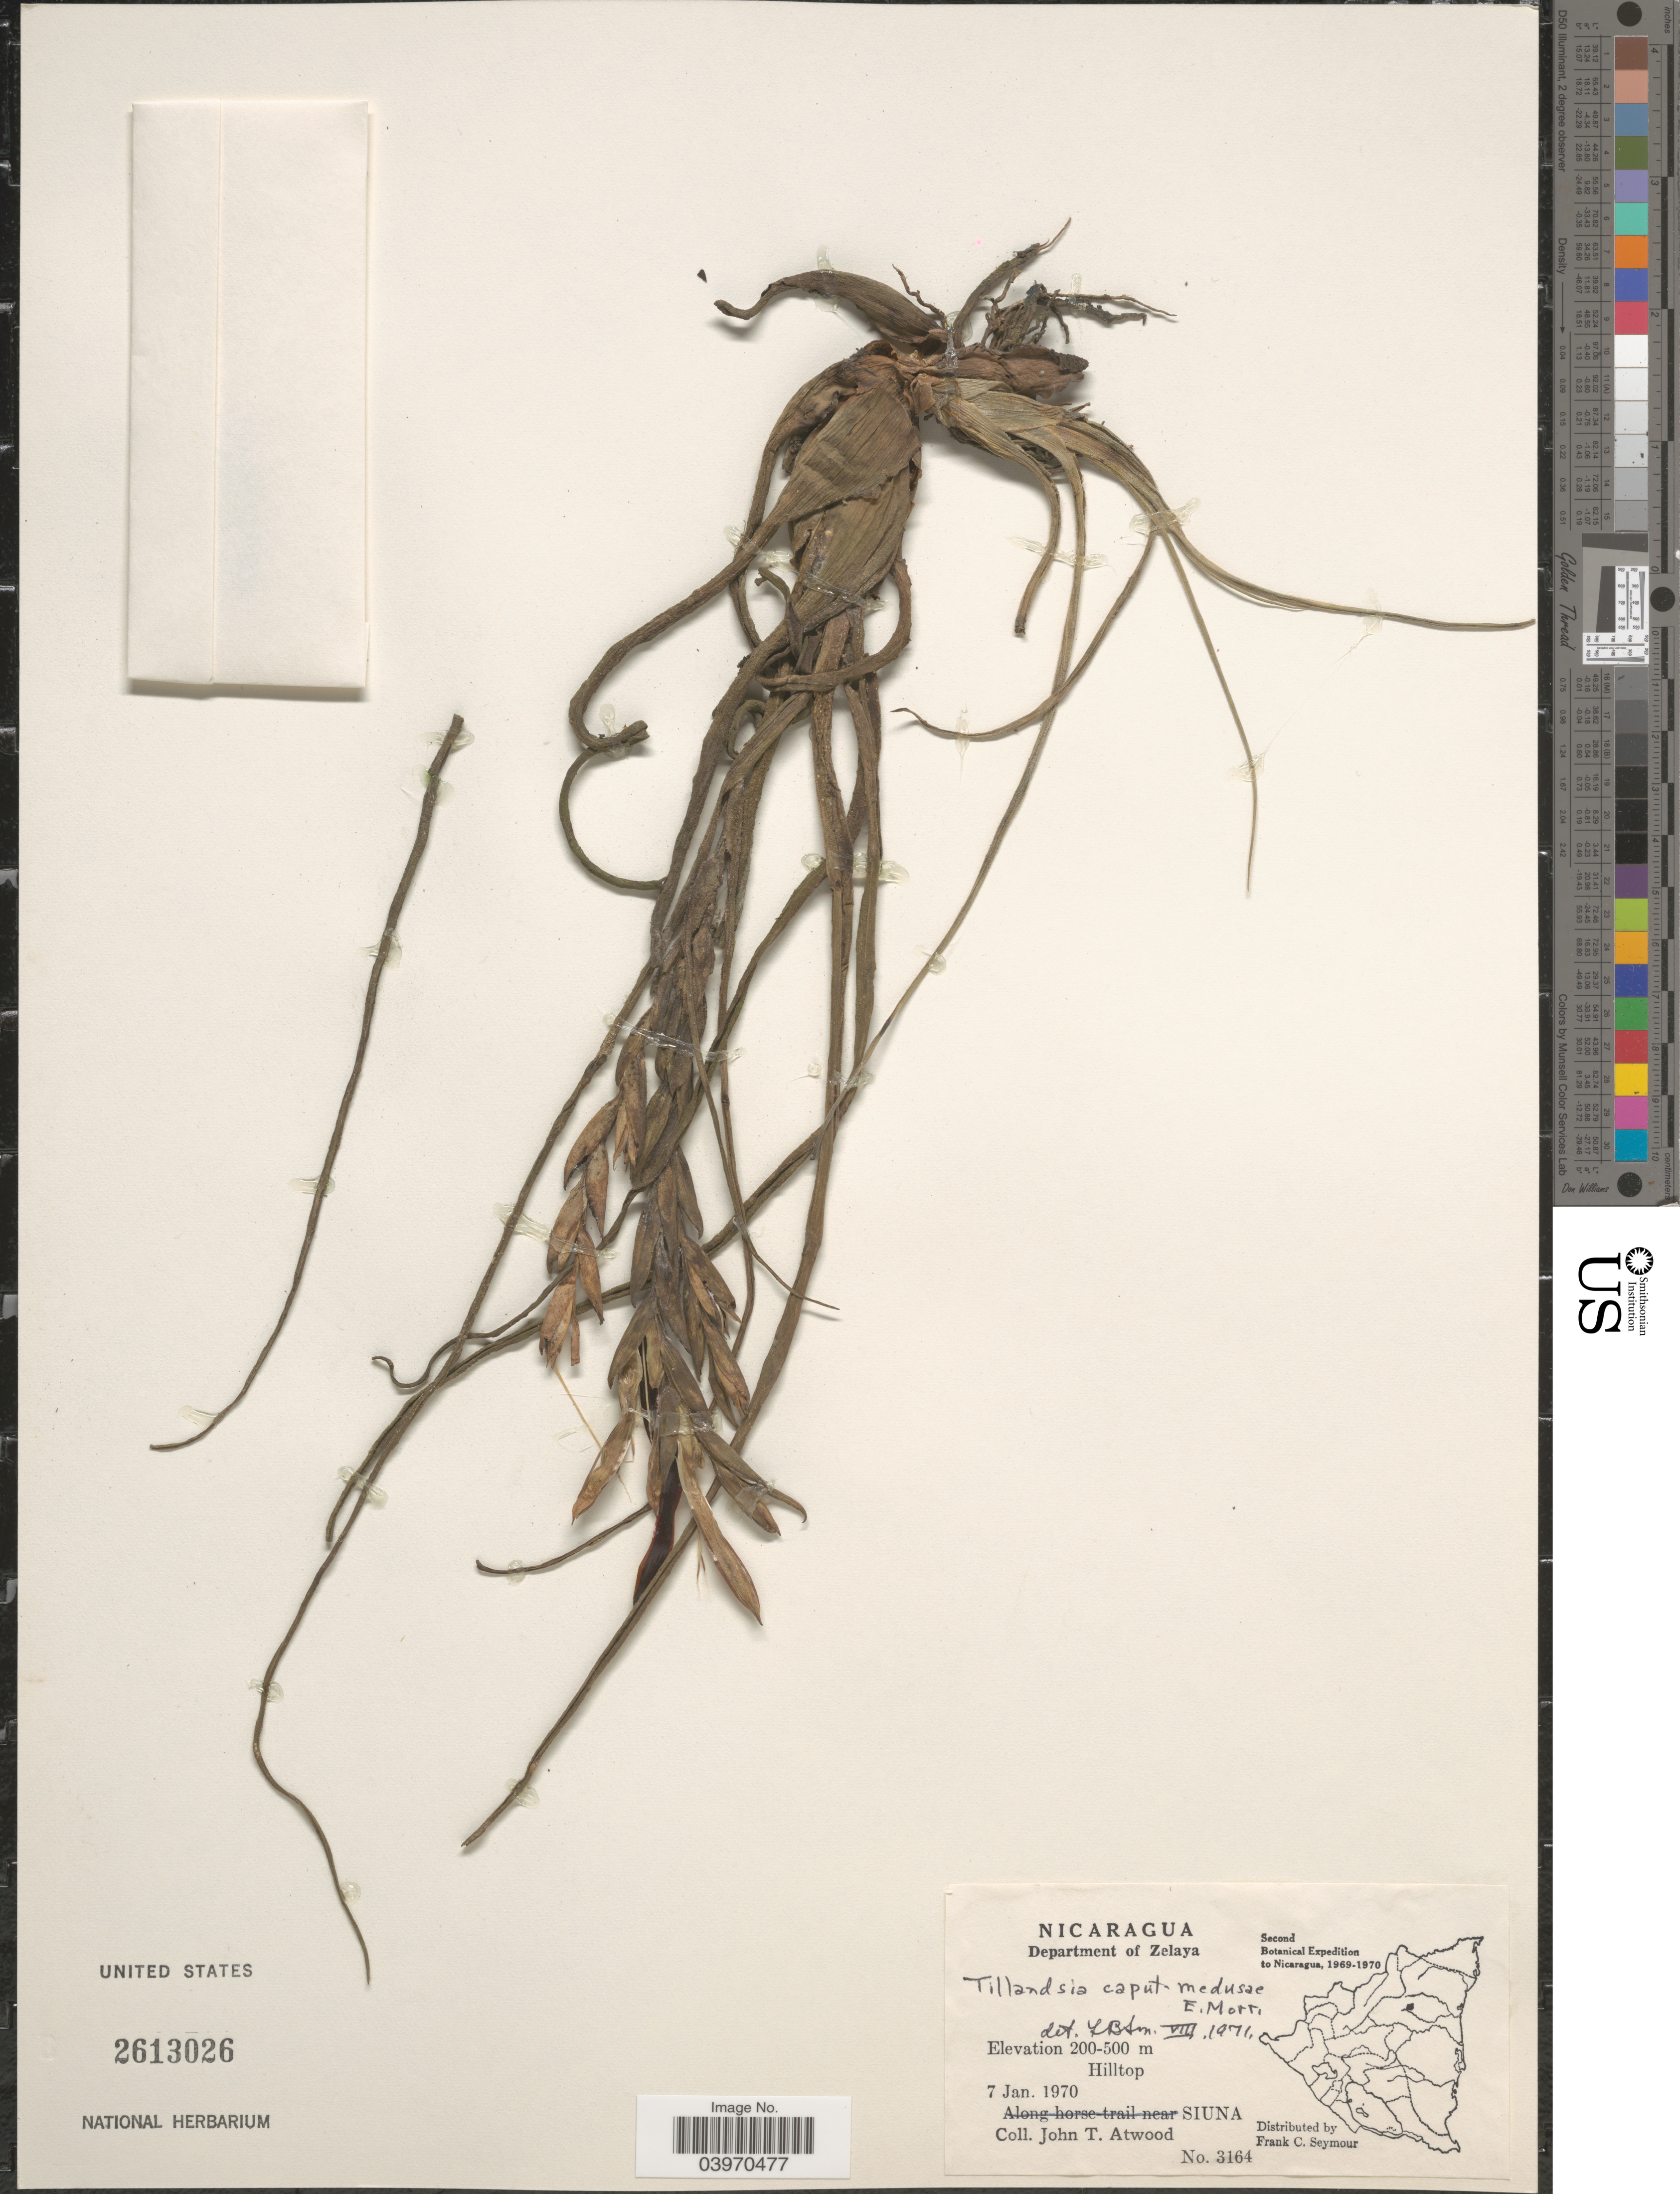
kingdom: Plantae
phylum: Tracheophyta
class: Liliopsida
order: Poales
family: Bromeliaceae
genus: Tillandsia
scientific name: Tillandsia caput-medusae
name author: É. Morren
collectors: J. T. Atwood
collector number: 3164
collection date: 1970-01-07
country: Nicaragua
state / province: Atlántico Norte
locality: Hilltop.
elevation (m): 200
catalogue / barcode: US 2613026